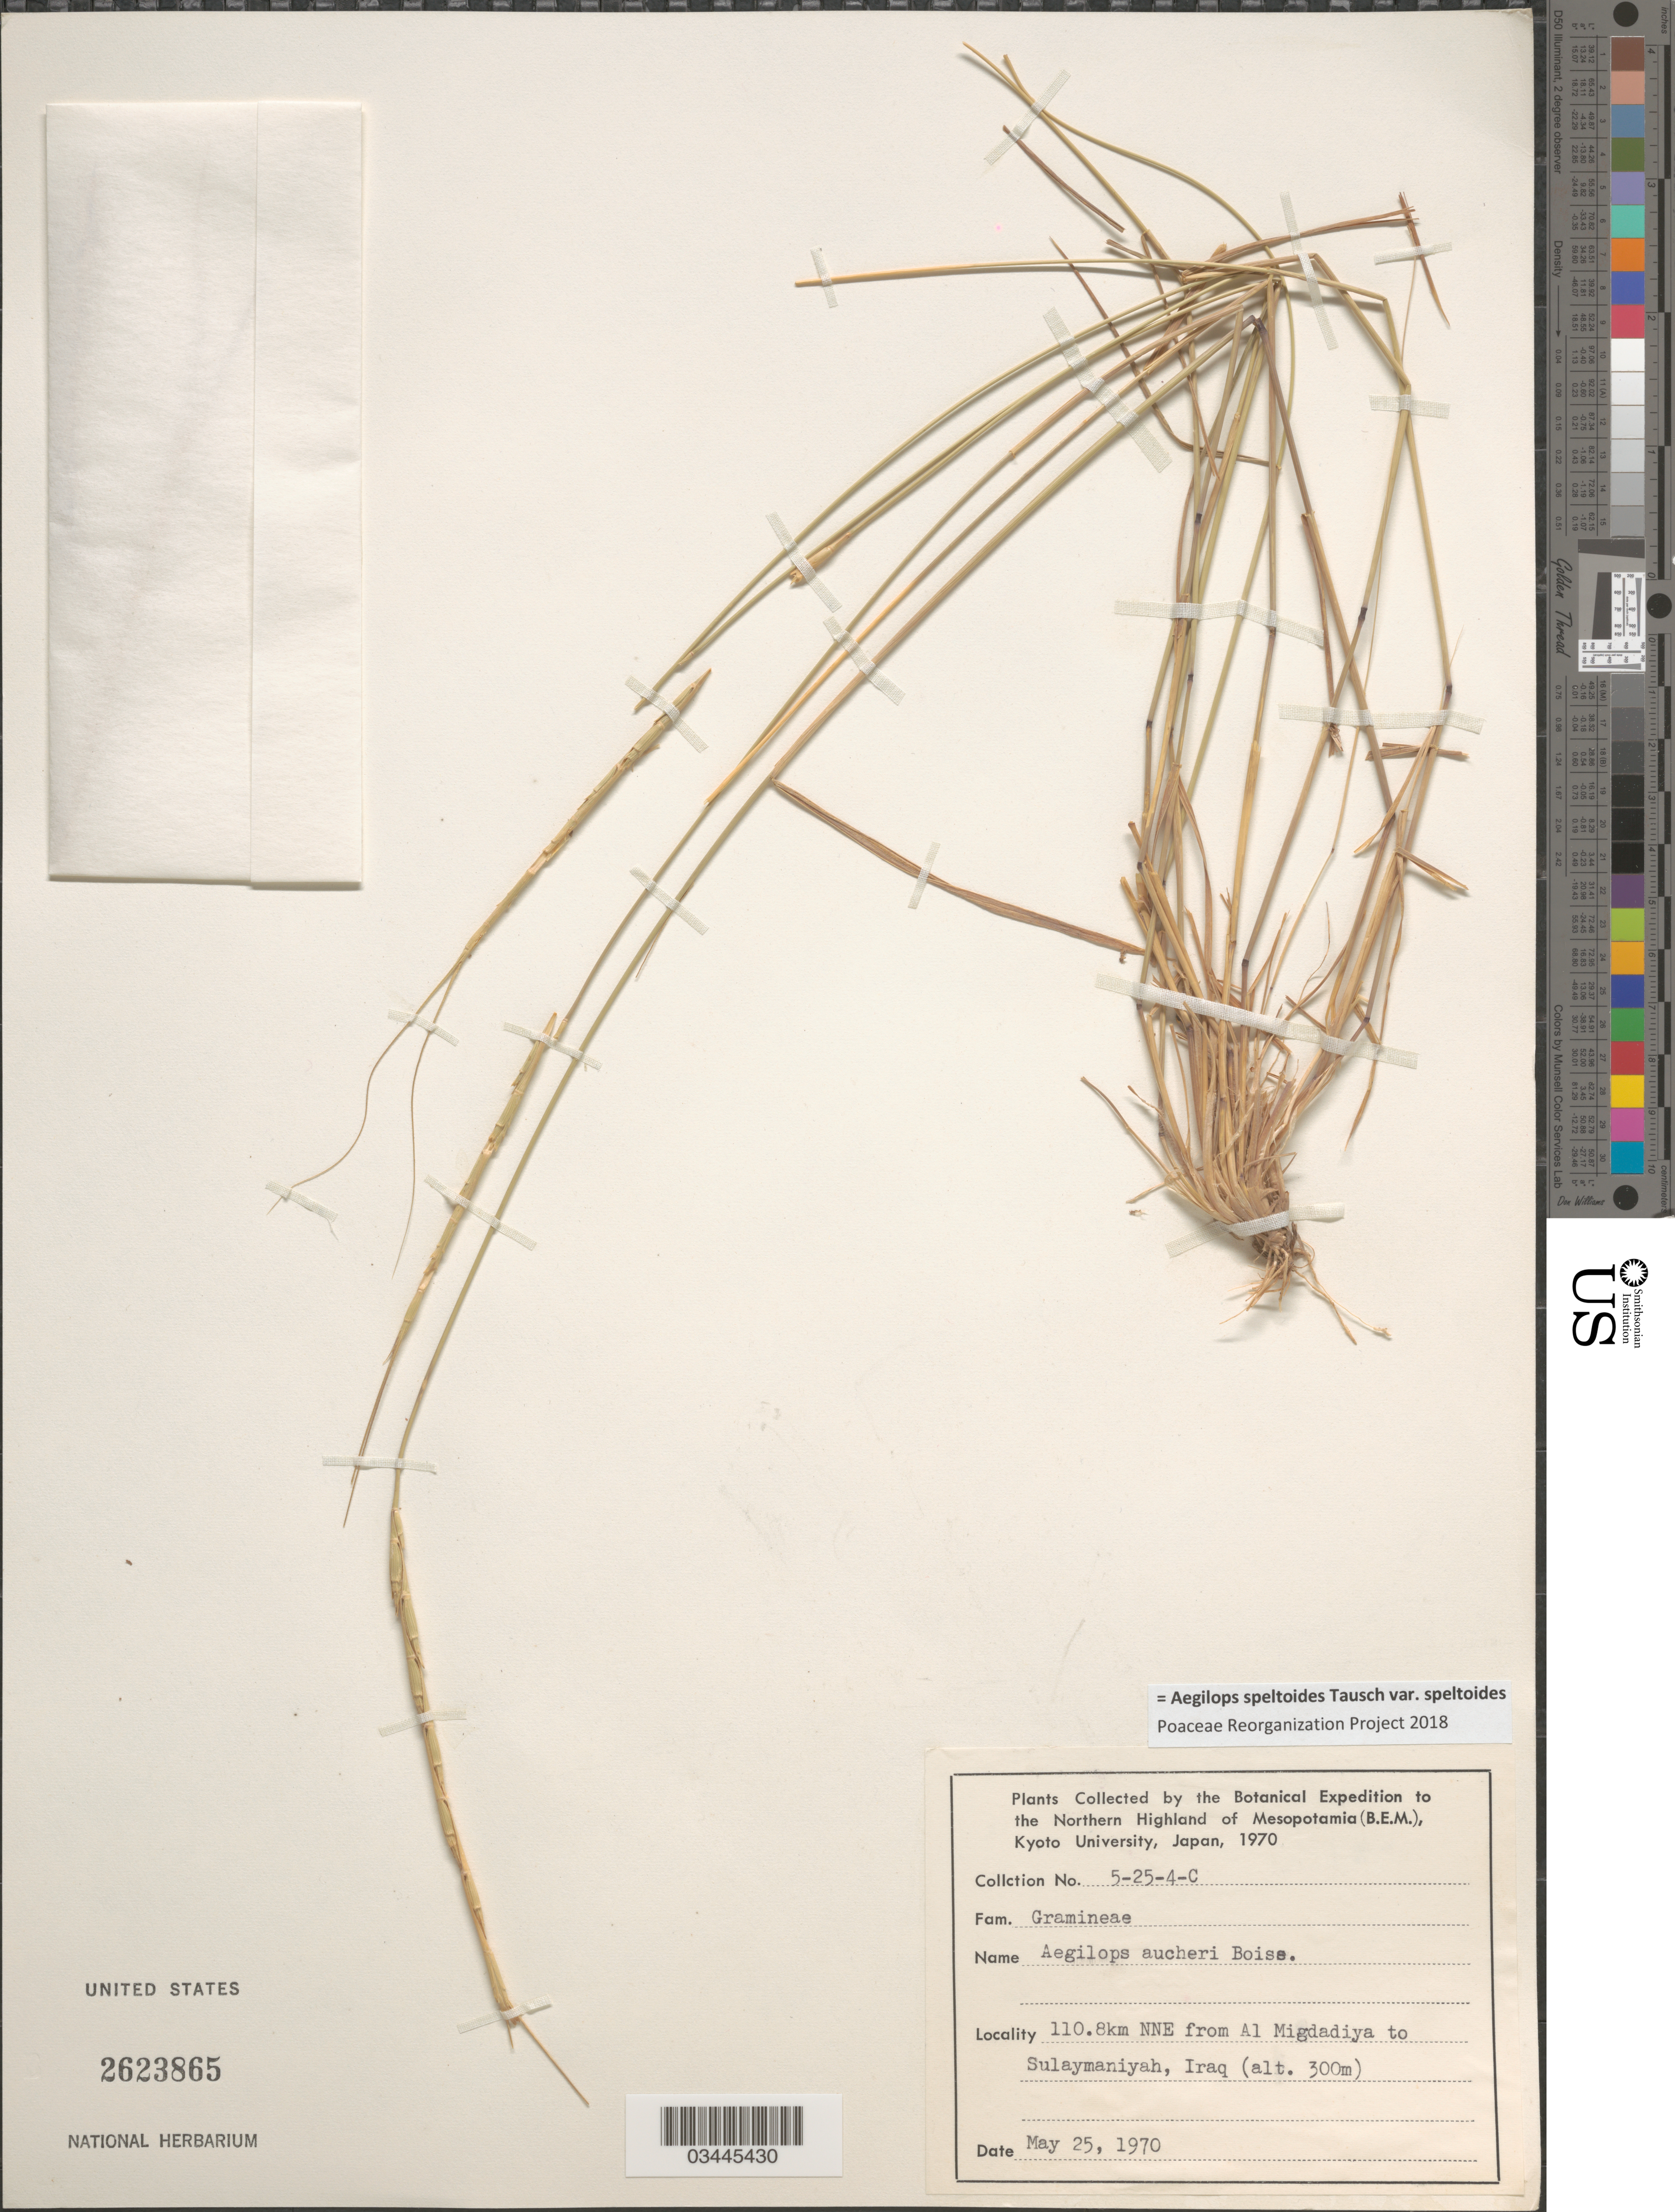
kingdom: Plantae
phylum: Tracheophyta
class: Liliopsida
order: Poales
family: Poaceae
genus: Aegilops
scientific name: Aegilops speltoides var. speltoides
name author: Tausch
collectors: Botanical Expedition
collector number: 5-25-4-C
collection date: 1970-05-25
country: Iraq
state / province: As Sulaymānīyah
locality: To the Northern Highland of Mesopotamia (B.E.M.). 110.8km NNE from Al Migdadiya to Sulaymaniyah.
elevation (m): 300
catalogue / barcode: US 2623865